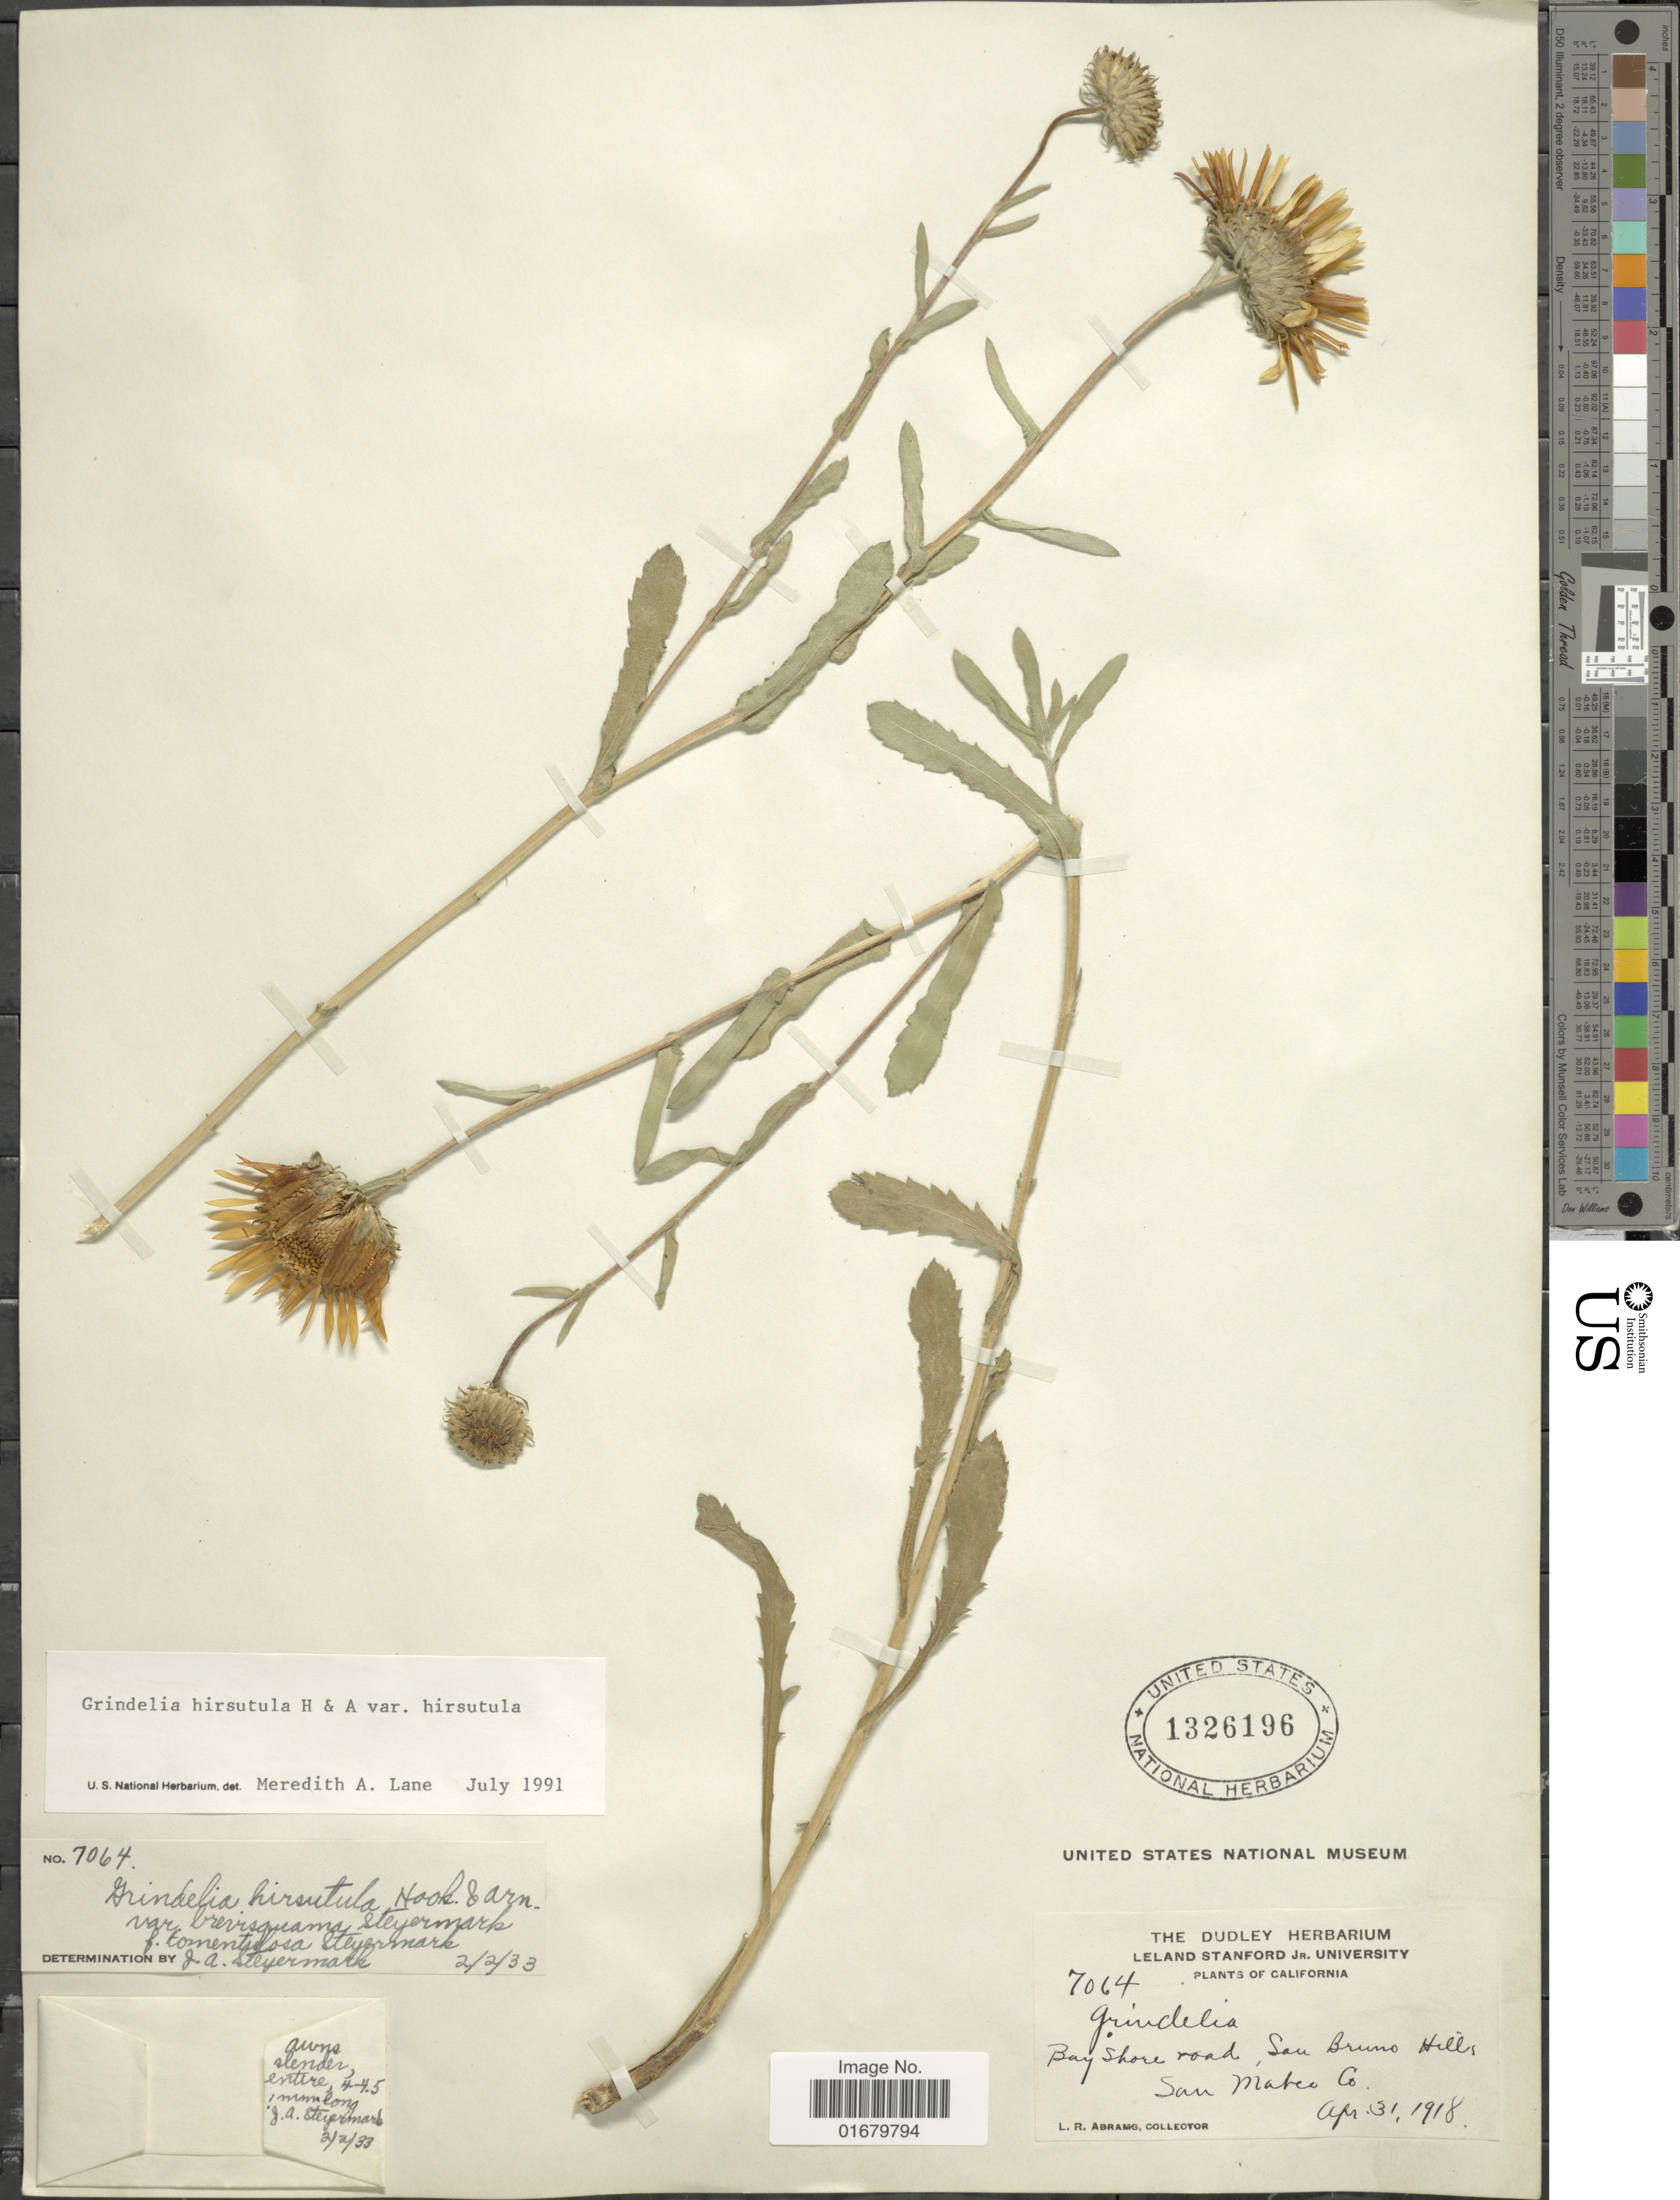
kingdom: Plantae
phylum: Tracheophyta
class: Magnoliopsida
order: Asterales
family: Asteraceae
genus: Grindelia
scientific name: Grindelia hirsutula var. hirsutula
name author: Hook. & Arn.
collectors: L. Abrams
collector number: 7064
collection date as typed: Transcribed d/m/y: 31/4/1918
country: United States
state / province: California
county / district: San Mateo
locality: Bay shore road, San Bruno Hills, San Mateo Co.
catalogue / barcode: US 1326196